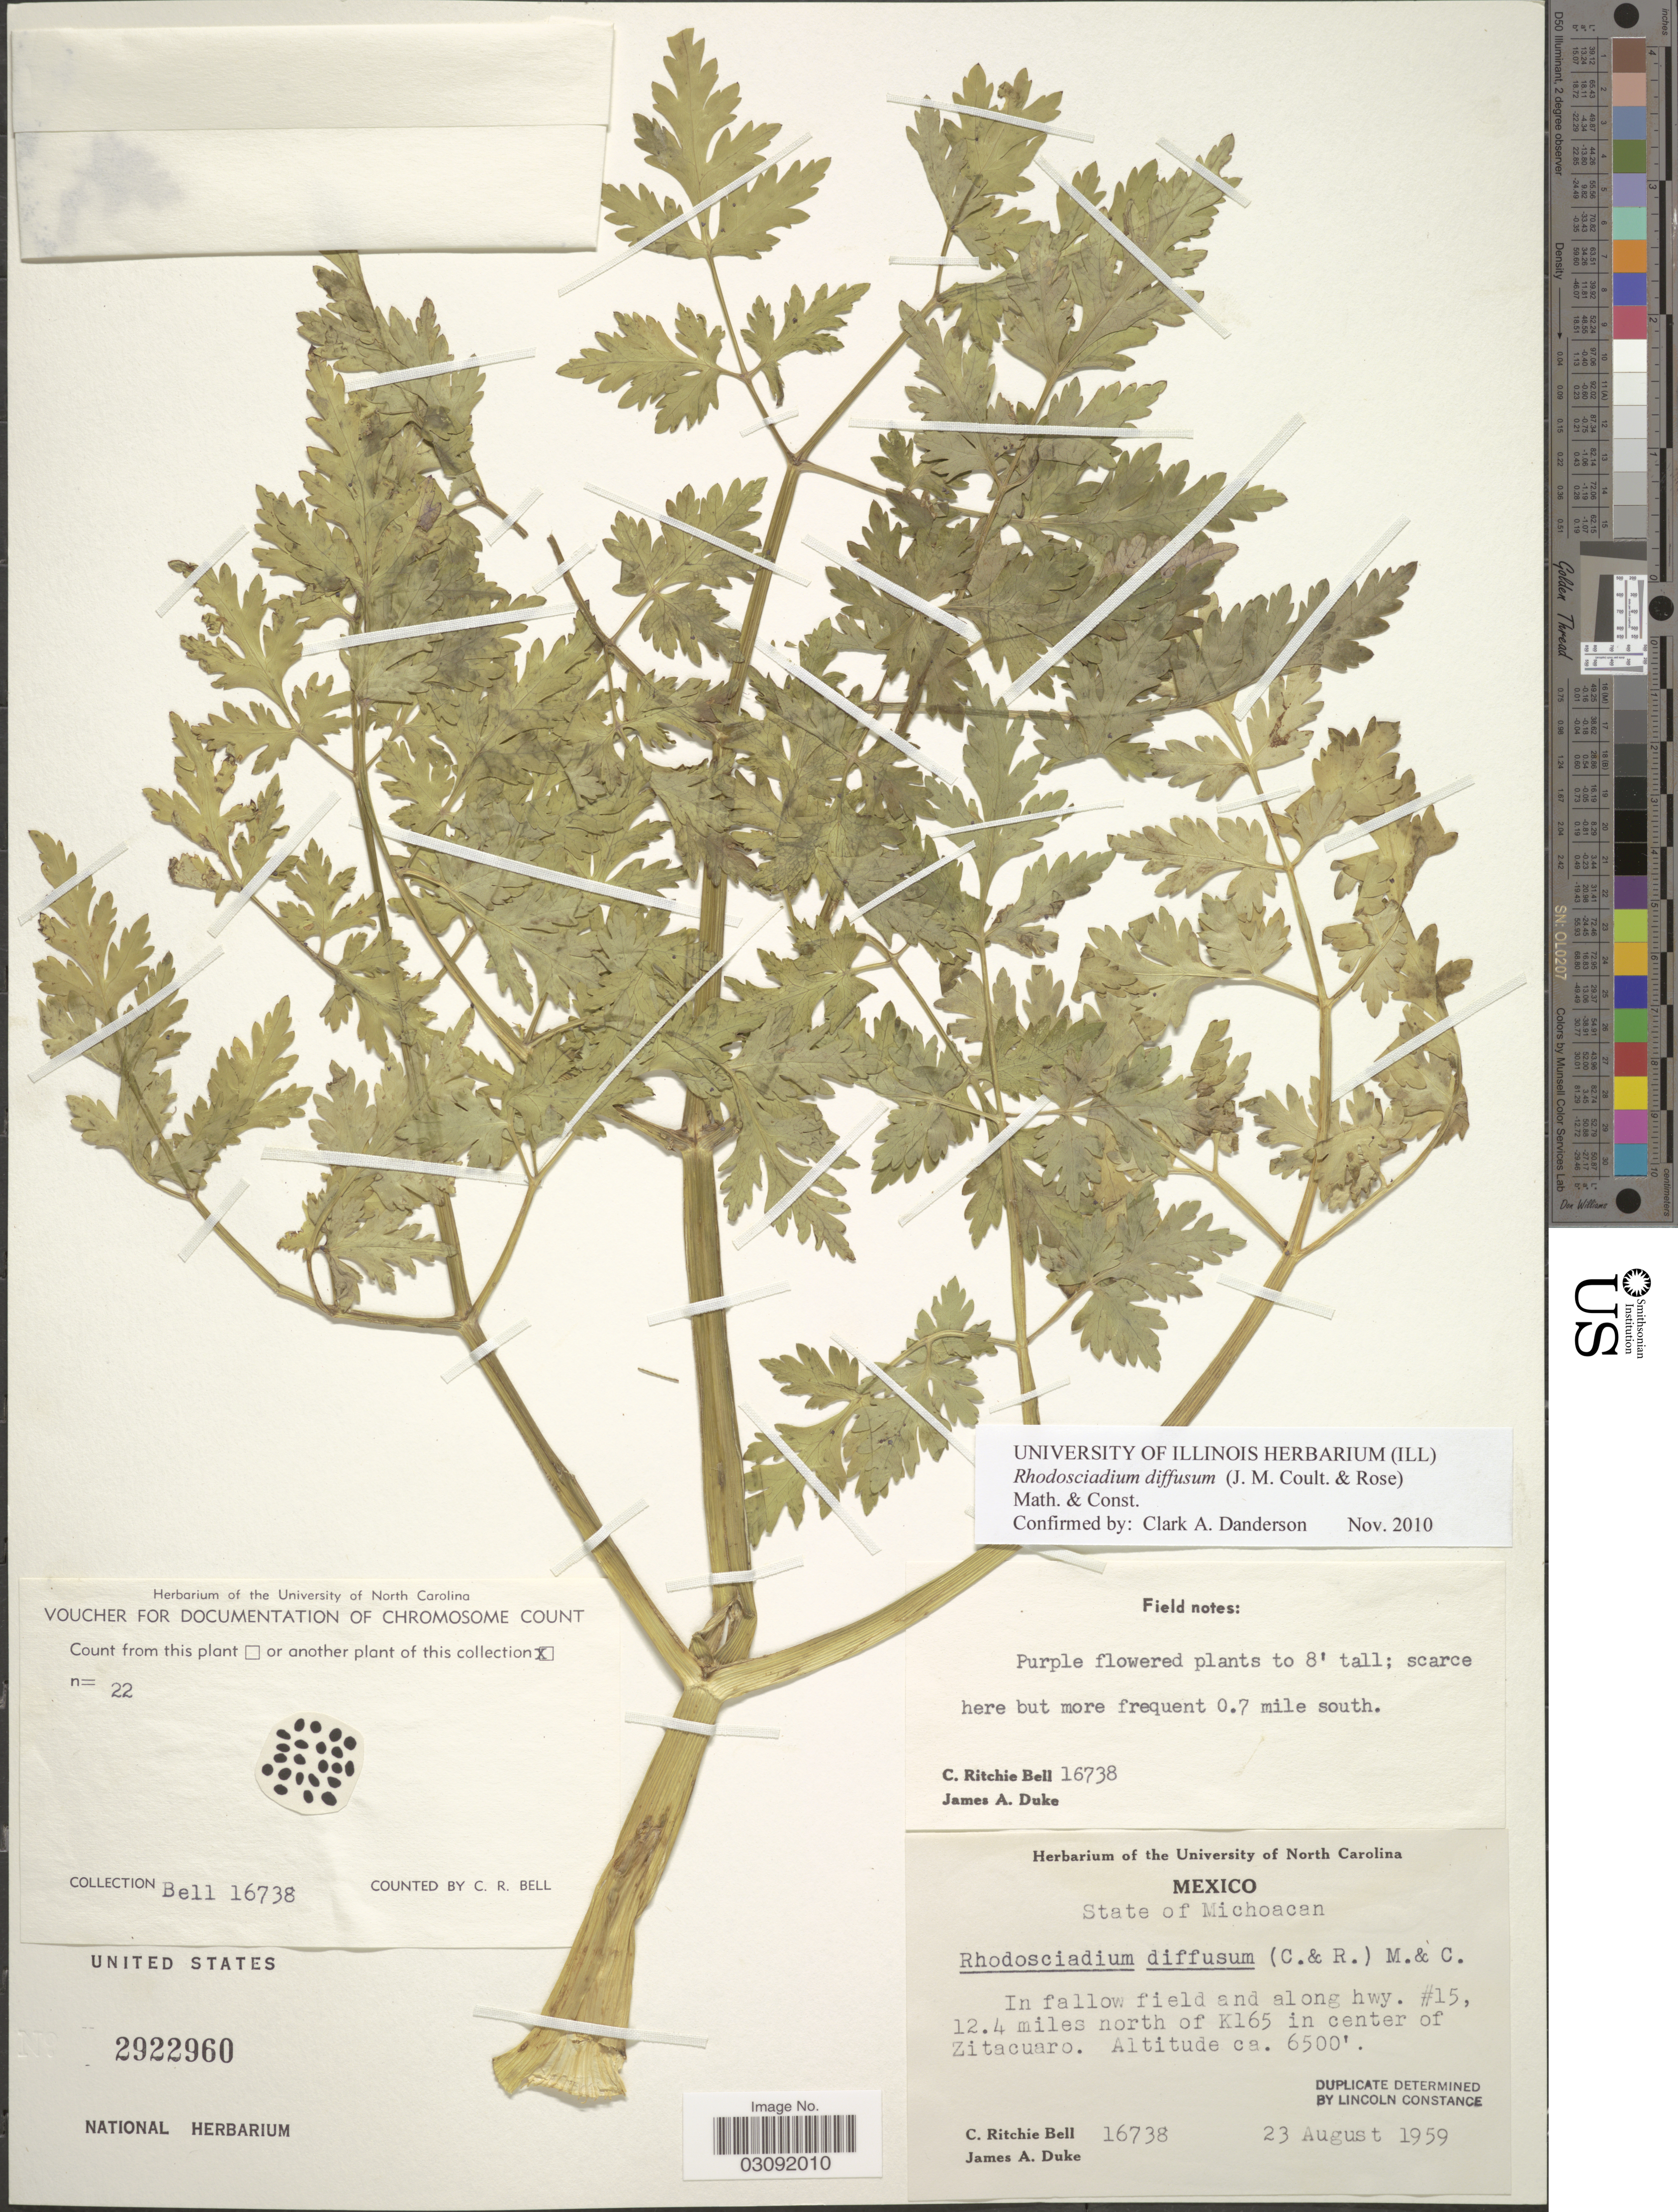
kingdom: Plantae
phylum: Tracheophyta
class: Magnoliopsida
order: Apiales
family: Apiaceae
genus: Rhodosciadium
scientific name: Rhodosciadium diffusum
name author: (J.M. Coult. & Rose) Mathias & Constance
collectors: C. R. Bell & J. A. Duke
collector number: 16738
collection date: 1959-08-23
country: Mexico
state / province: Michoacán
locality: In fallow field and along hwy. #15, 12.4 miles north of K165 in center of Zitacuaro.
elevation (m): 1981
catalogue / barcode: US 2922960